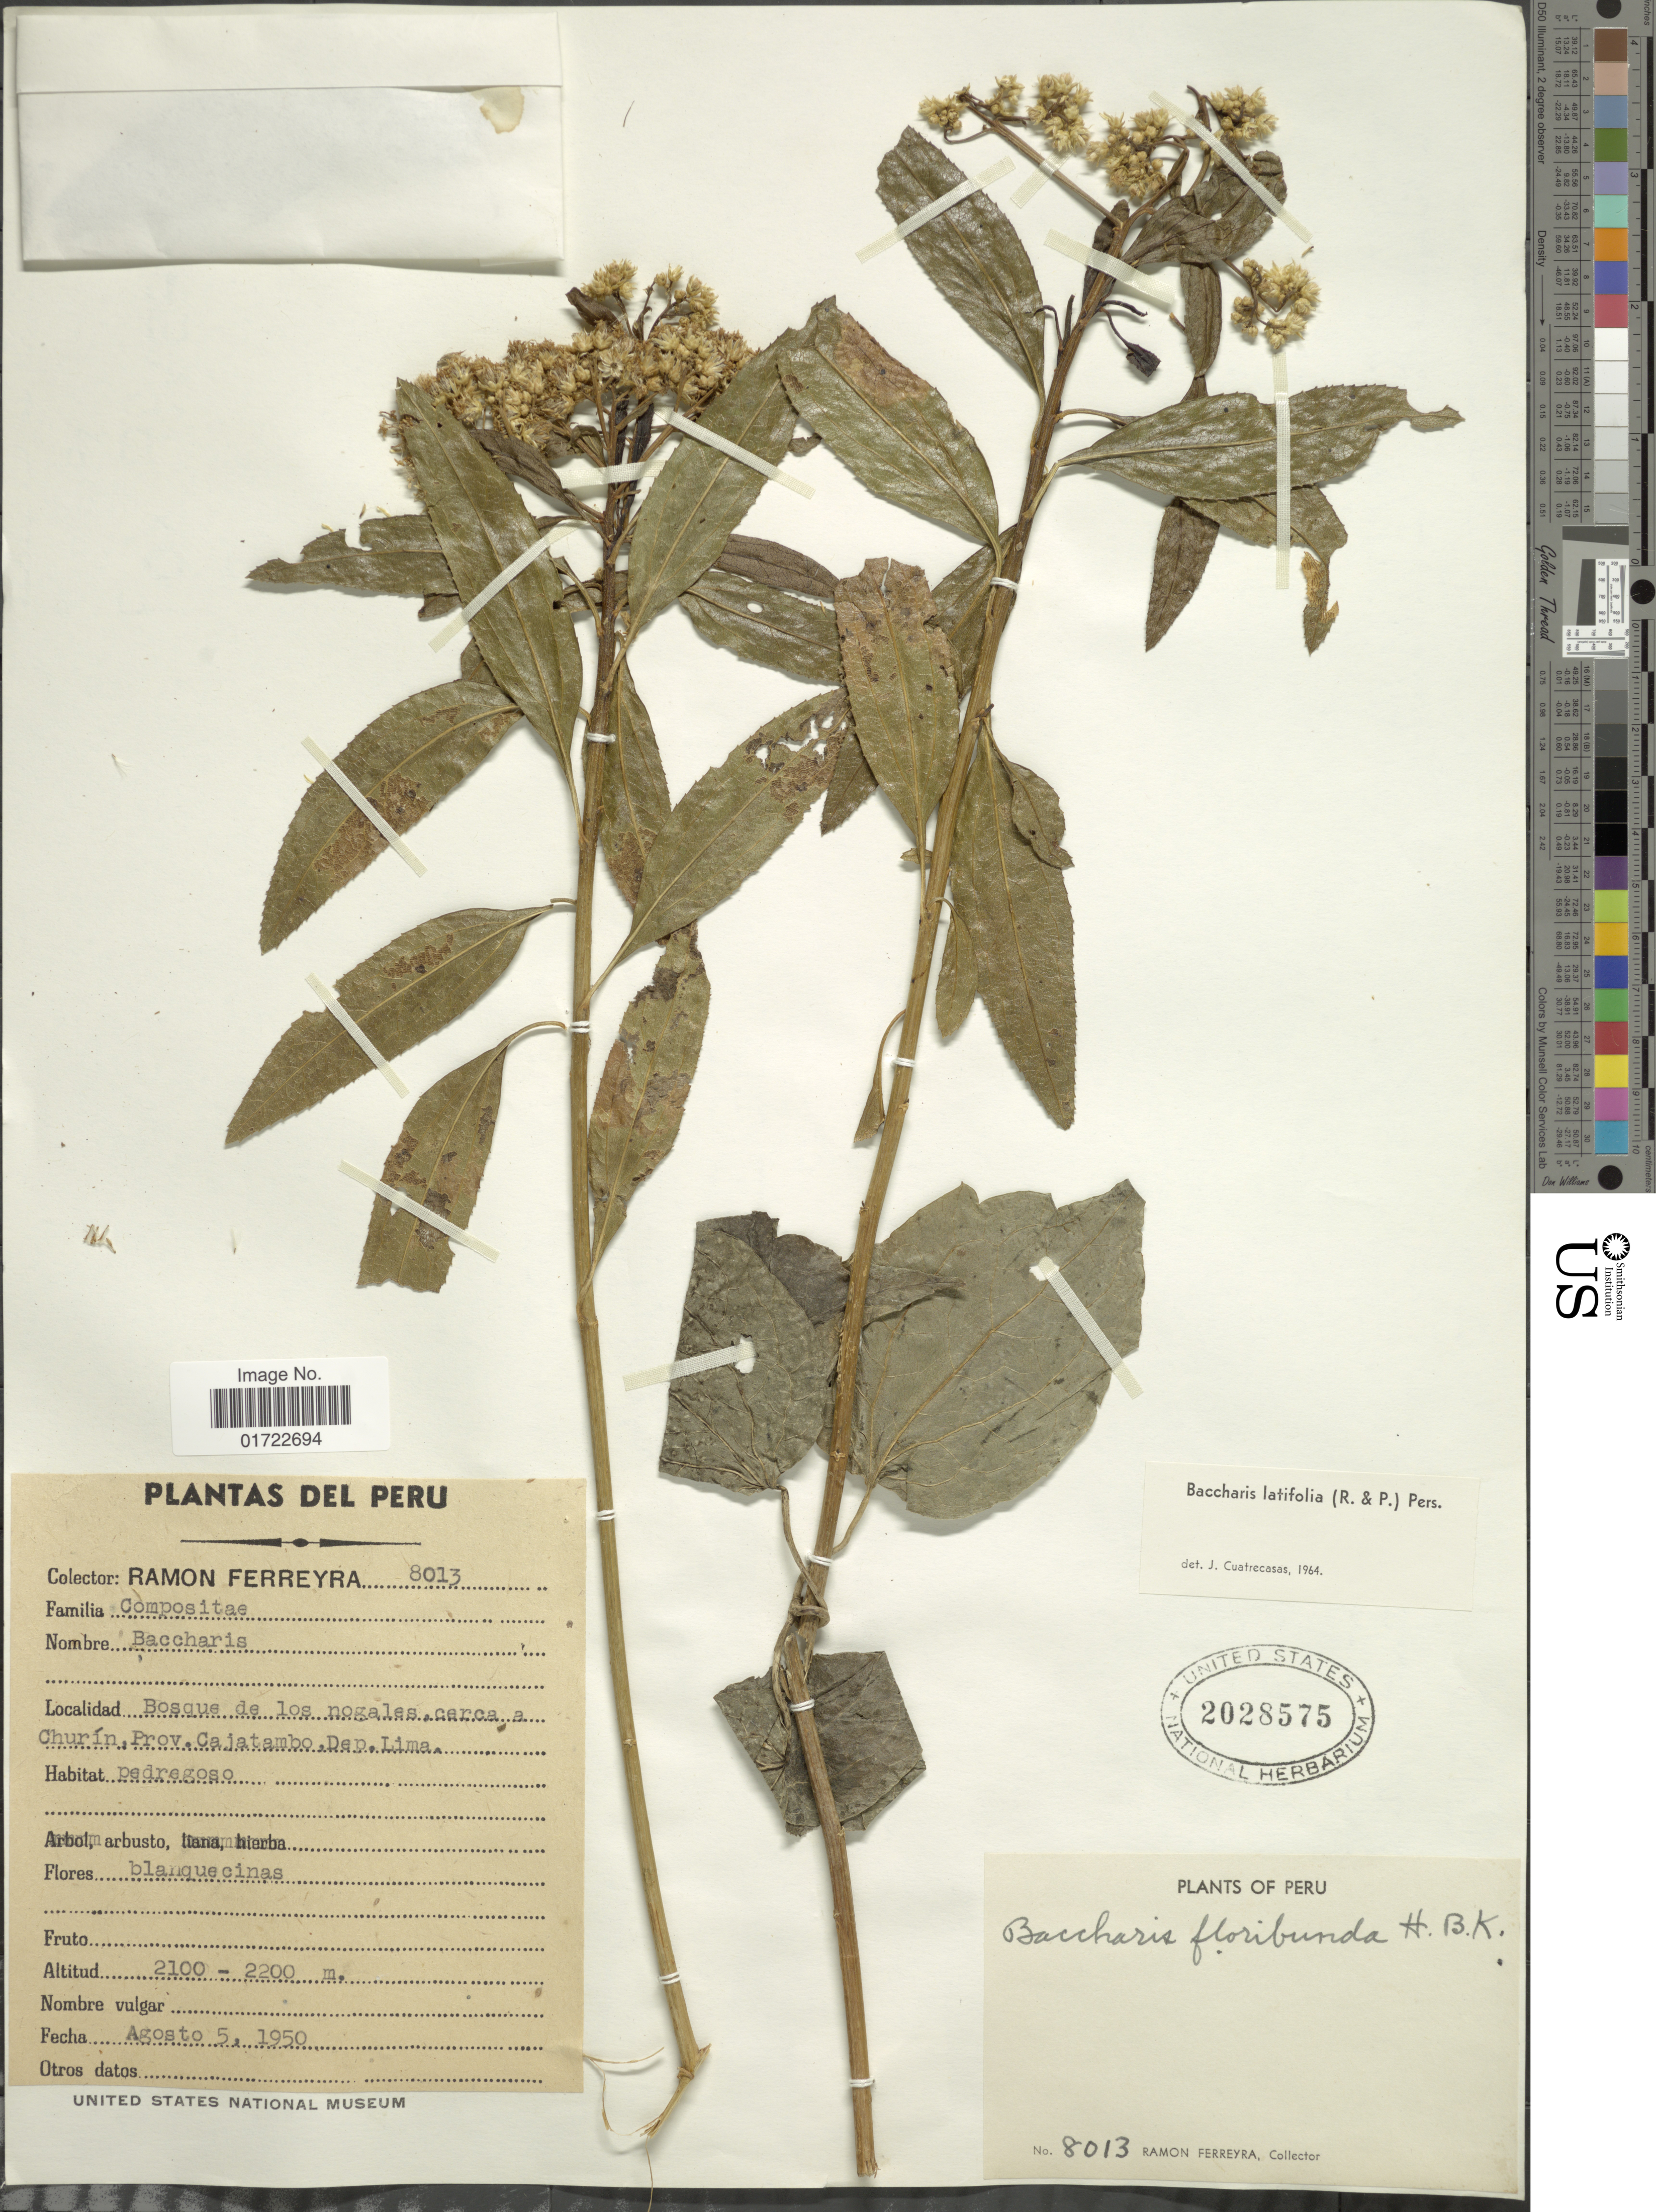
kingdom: Plantae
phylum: Tracheophyta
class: Magnoliopsida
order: Asterales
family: Asteraceae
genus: Baccharis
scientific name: Baccharis latifolia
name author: (Ruiz & Pav.) Pers.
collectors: R. A. Ferreyra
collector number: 8013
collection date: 1950-08-05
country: Peru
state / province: Lima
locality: Dep. Lima, Prov. Cajatambo, Bosque de los nogales, cerca a Churín.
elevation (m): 2100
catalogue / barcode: US 2028575